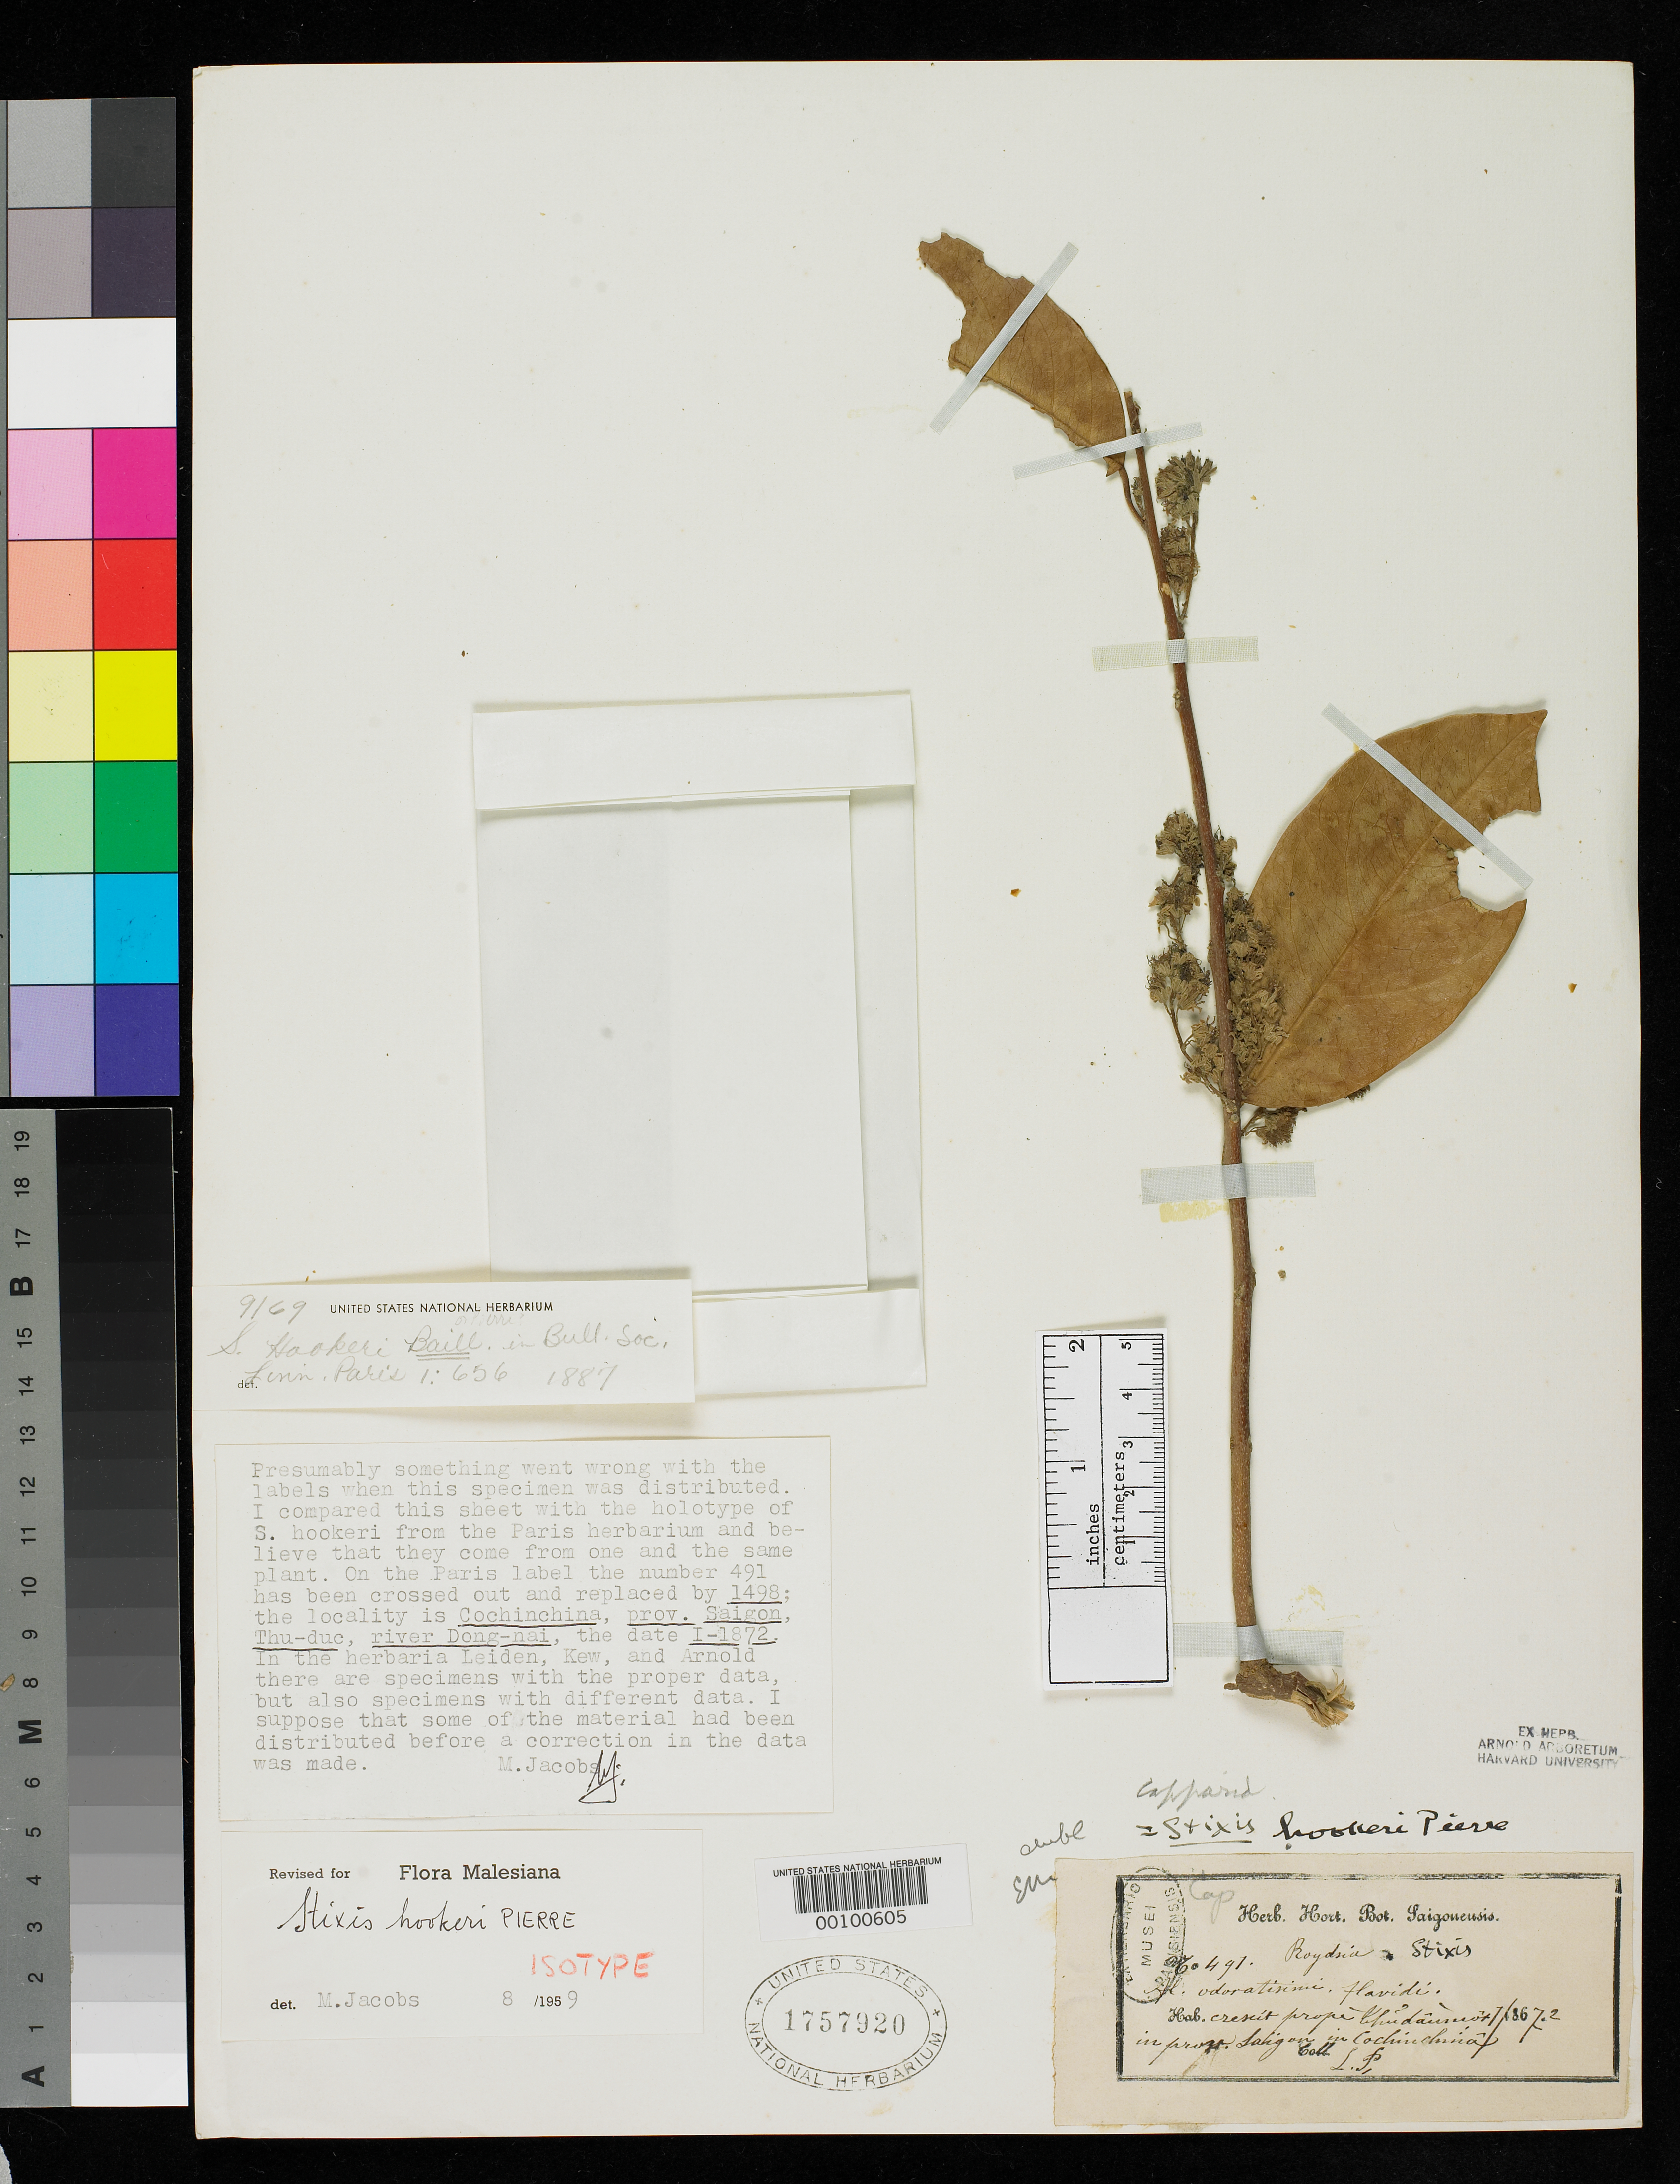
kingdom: Plantae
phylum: Tracheophyta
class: Magnoliopsida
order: Brassicales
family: Stixaceae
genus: Stixis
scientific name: Stixis hookeri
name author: Pierre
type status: Isotype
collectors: J. Pierre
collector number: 491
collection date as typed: Jan 1872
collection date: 1872-01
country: Vietnam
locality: Saigon, Thu-duc, Dong-nai river.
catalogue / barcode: US 1757920